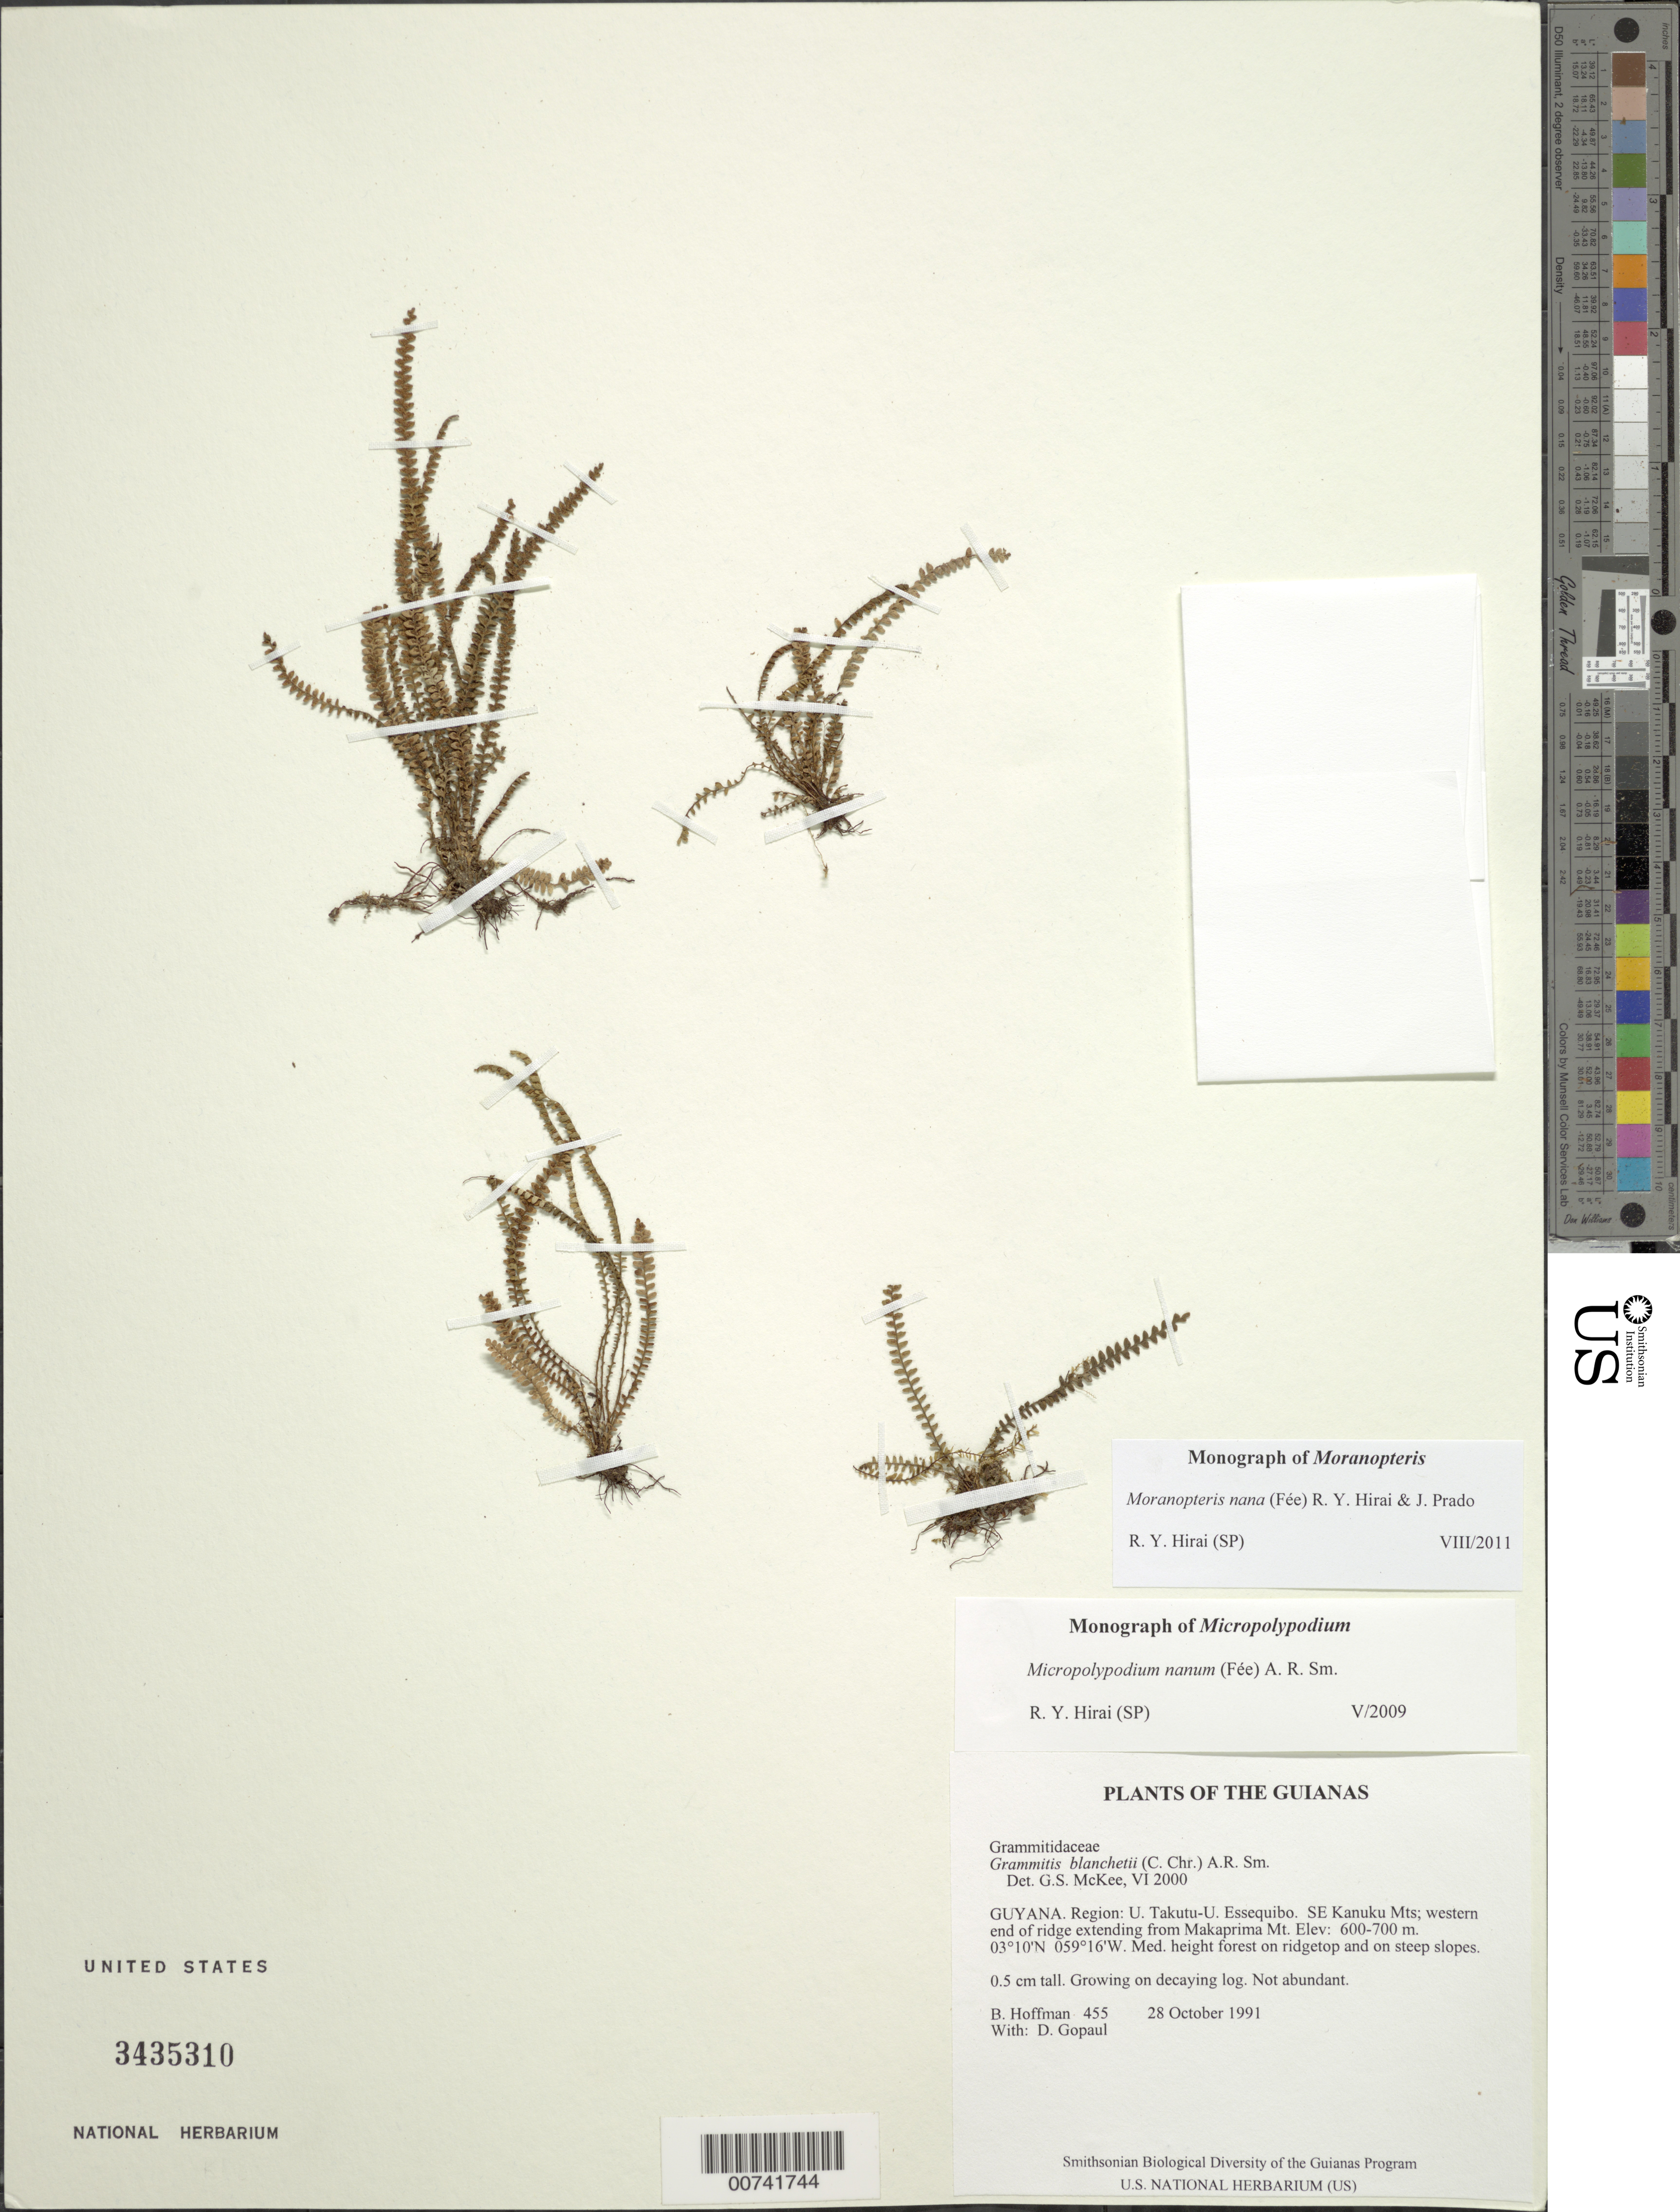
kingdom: Plantae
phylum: Tracheophyta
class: Polypodiopsida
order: Polypodiales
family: Polypodiaceae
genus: Moranopteris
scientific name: Moranopteris nana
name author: (Fée) R. Y. Hirai & J. Prado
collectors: B. Hoffman & D. Gopaul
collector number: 455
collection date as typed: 28 October 1991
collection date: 1991-10-28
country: Guyana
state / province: U. Takutu-U. Essequibo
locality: SE Kanuku Mts; western end of ridge extending from Makaparima Mountain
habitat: Med. height forest on ridgetop and on steep slopes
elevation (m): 600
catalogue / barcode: US 3435310